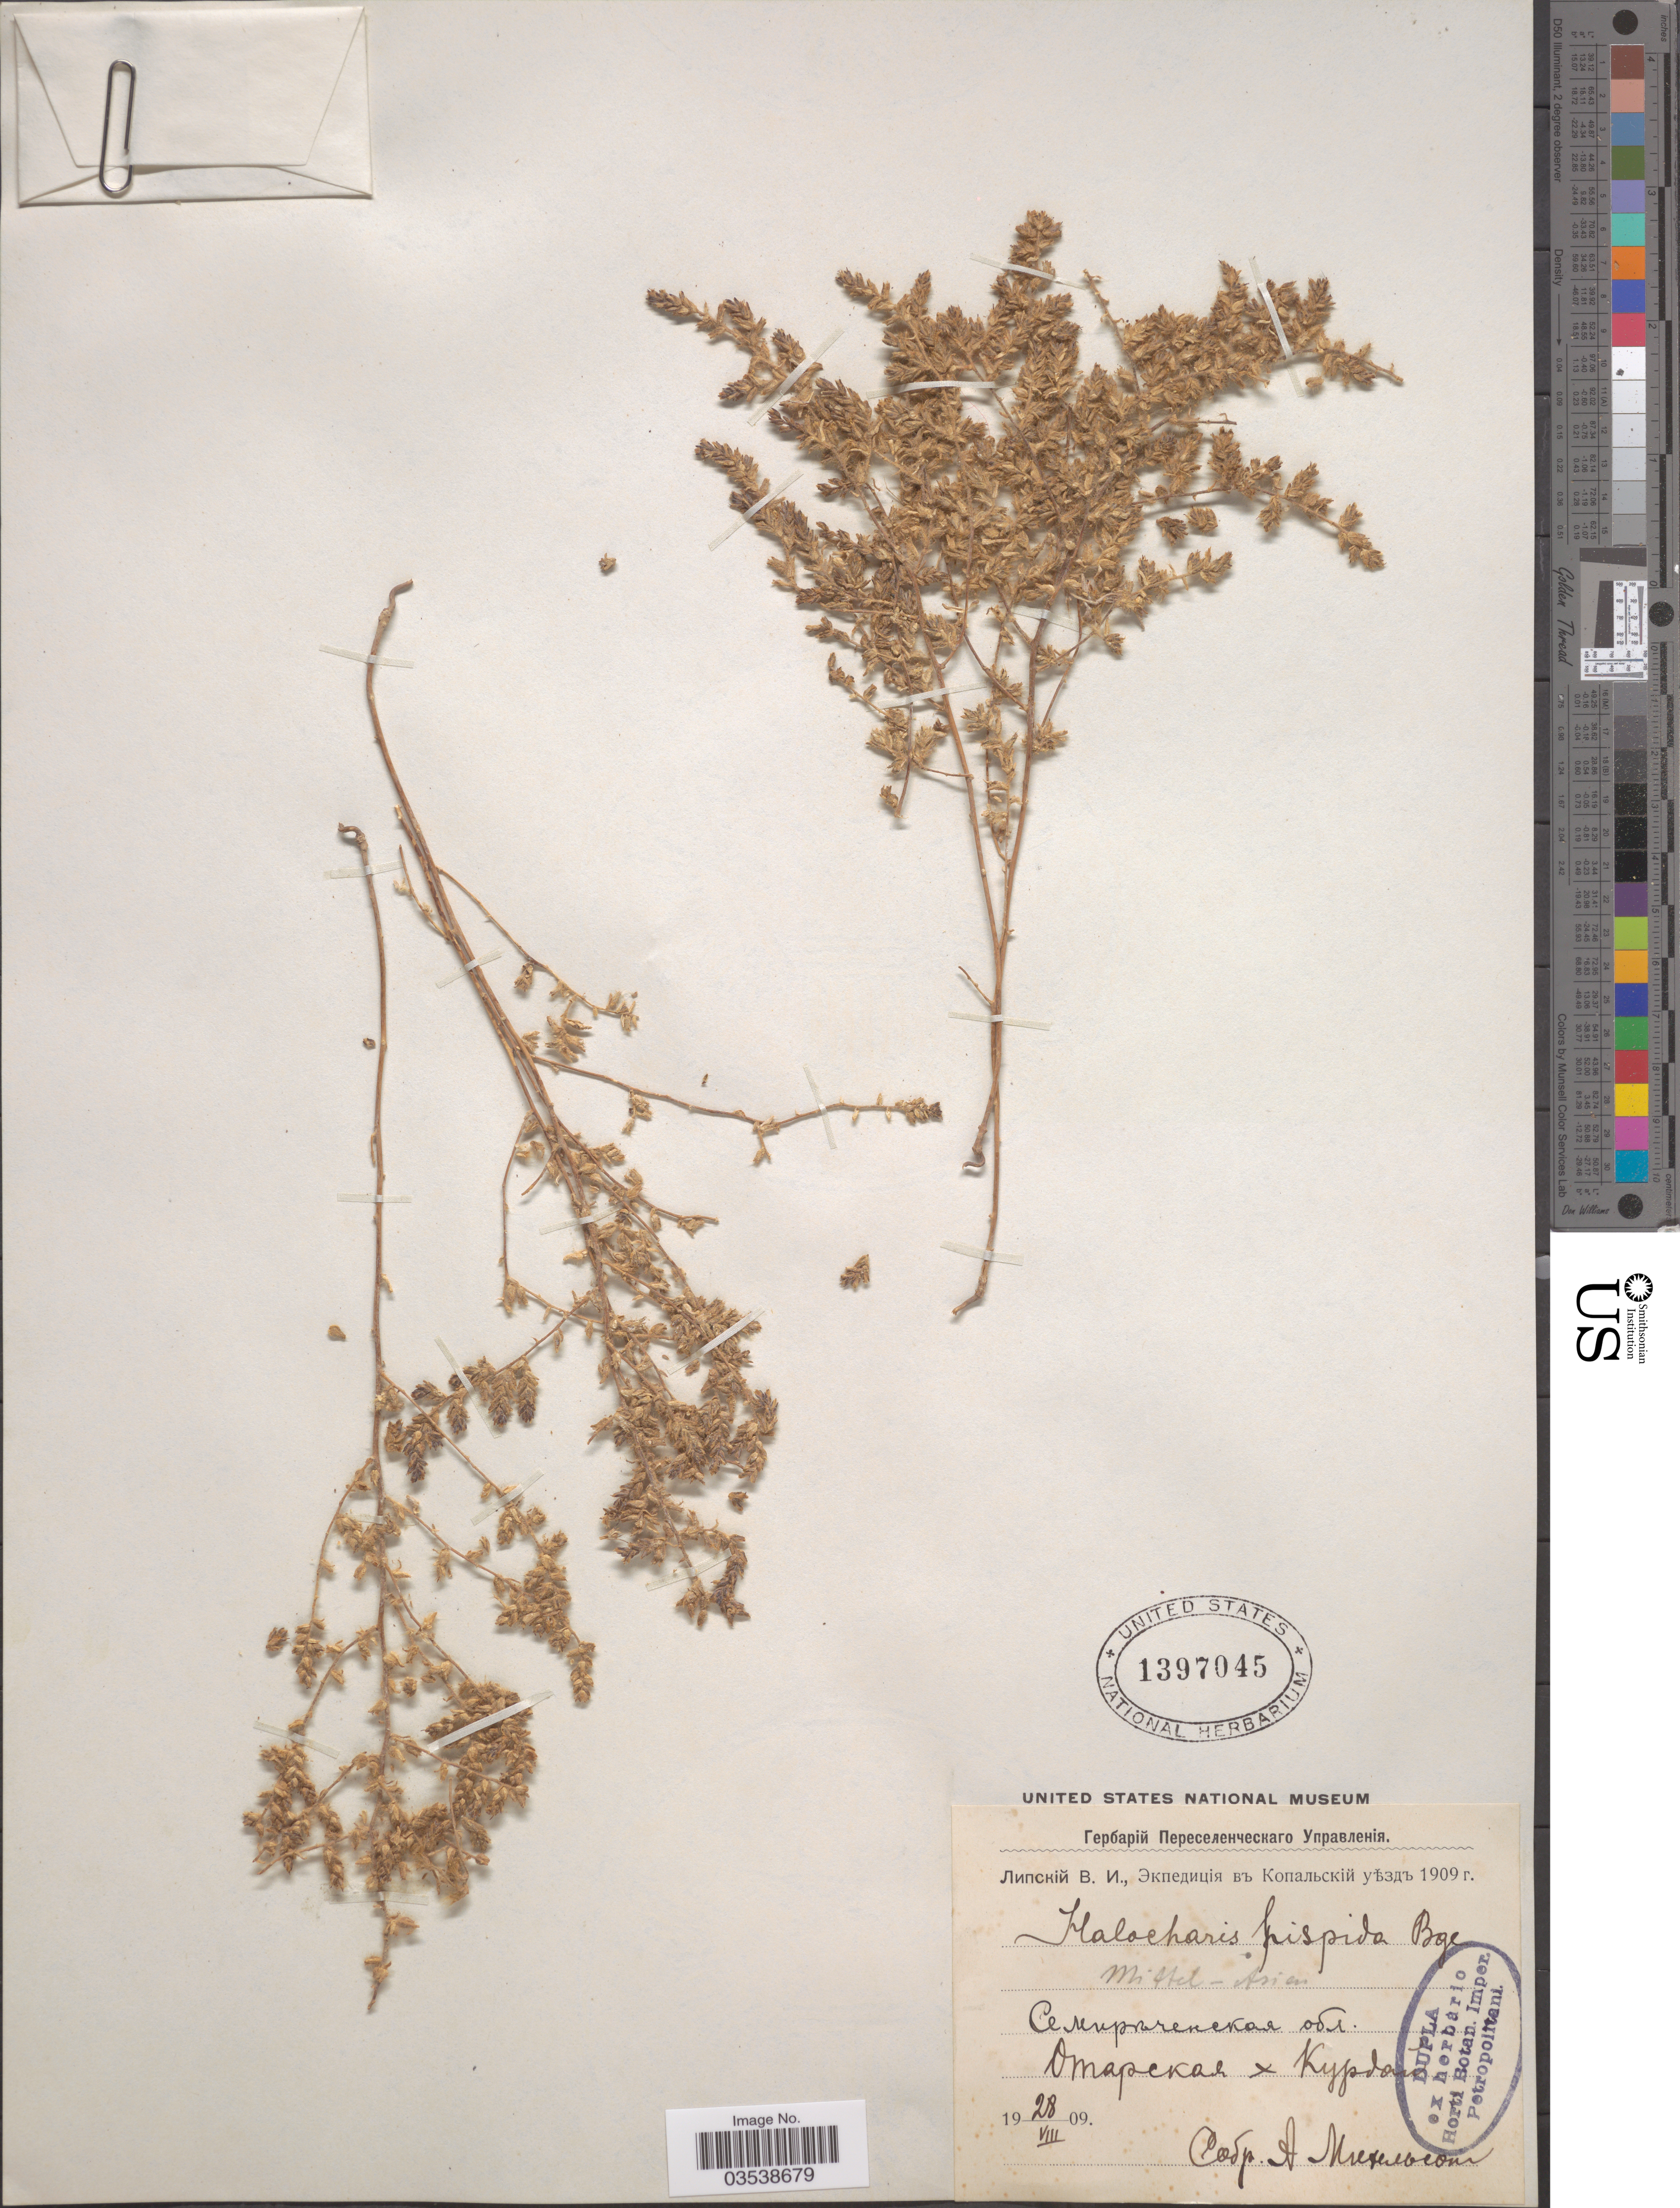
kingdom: Plantae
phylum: Tracheophyta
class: Magnoliopsida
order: Caryophyllales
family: Amaranthaceae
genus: Halocharis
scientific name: Halocharis hispida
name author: (Schrenk ex C.A. Mey.) Bunge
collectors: A. Mikhelson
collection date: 1909-08-28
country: Kazakhstan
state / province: Almaty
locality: Kurday.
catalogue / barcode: US 1397045